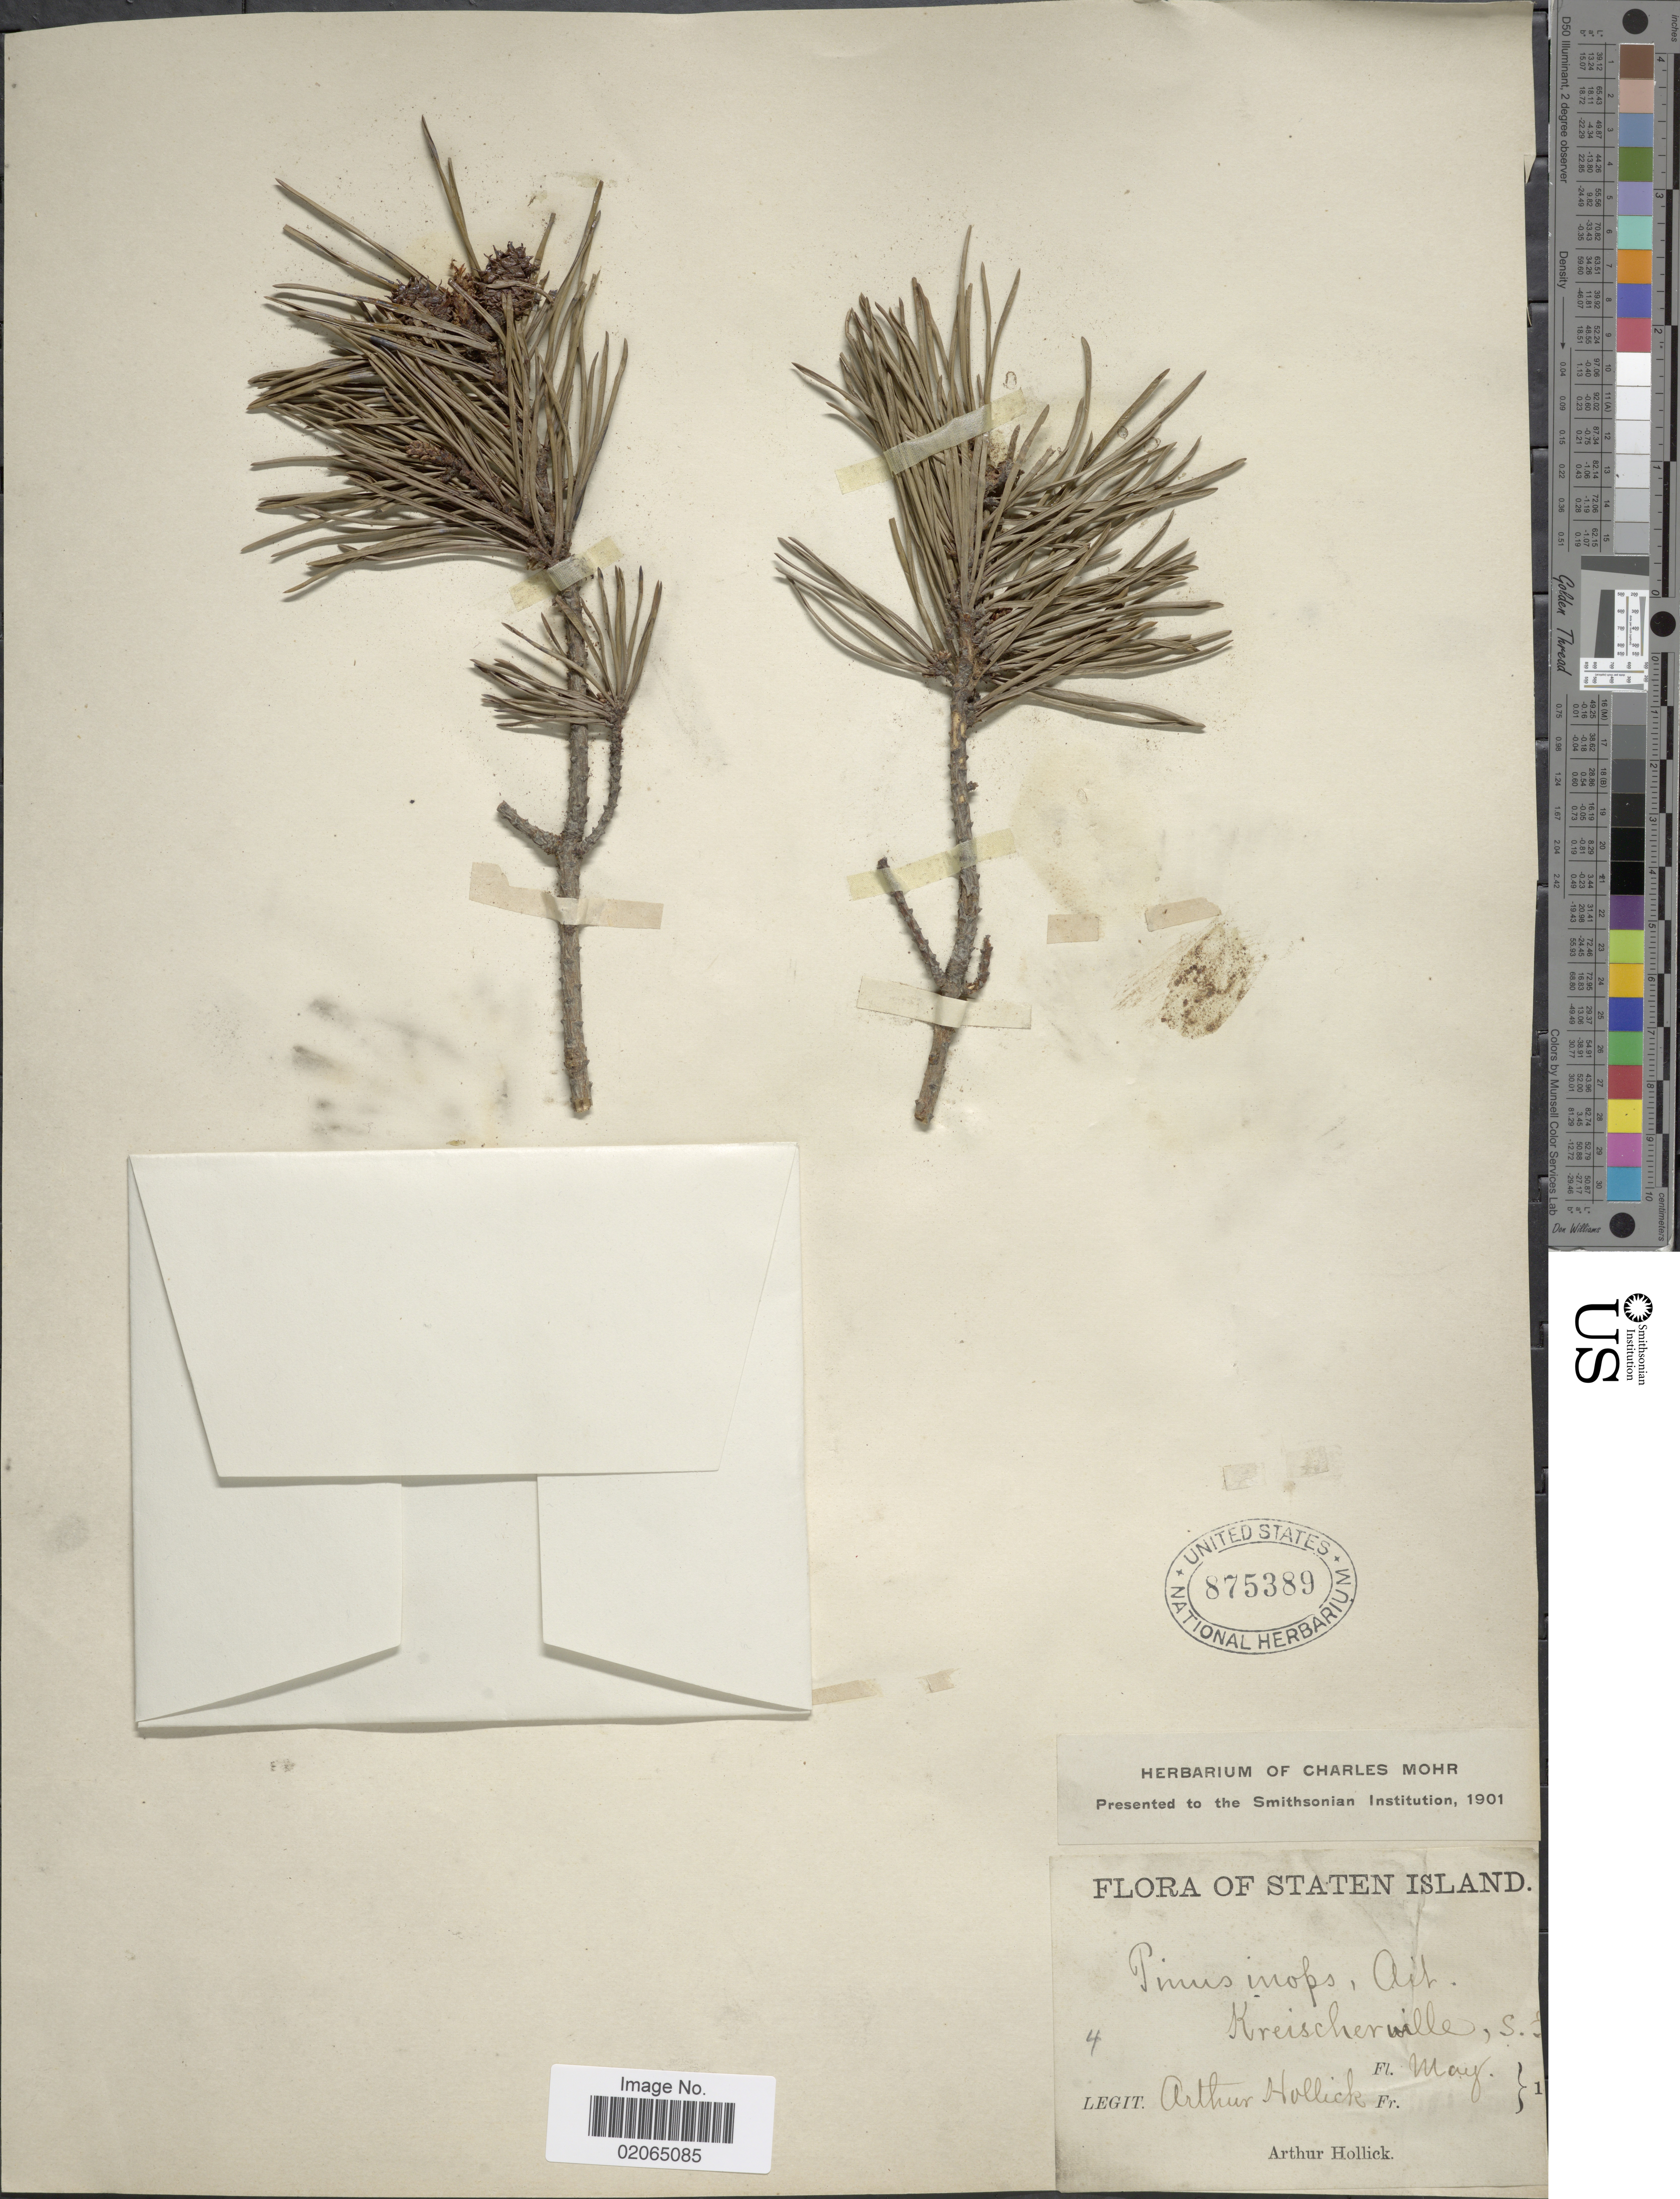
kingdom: Plantae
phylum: Tracheophyta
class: Pinopsida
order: Pinales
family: Pinaceae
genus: Pinus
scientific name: Pinus virginiana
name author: Mill.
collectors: A. Hollick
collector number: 4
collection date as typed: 1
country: United States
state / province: New York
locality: Staten Island, Kreischerville, S. S. [interpreted]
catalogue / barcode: US 875389